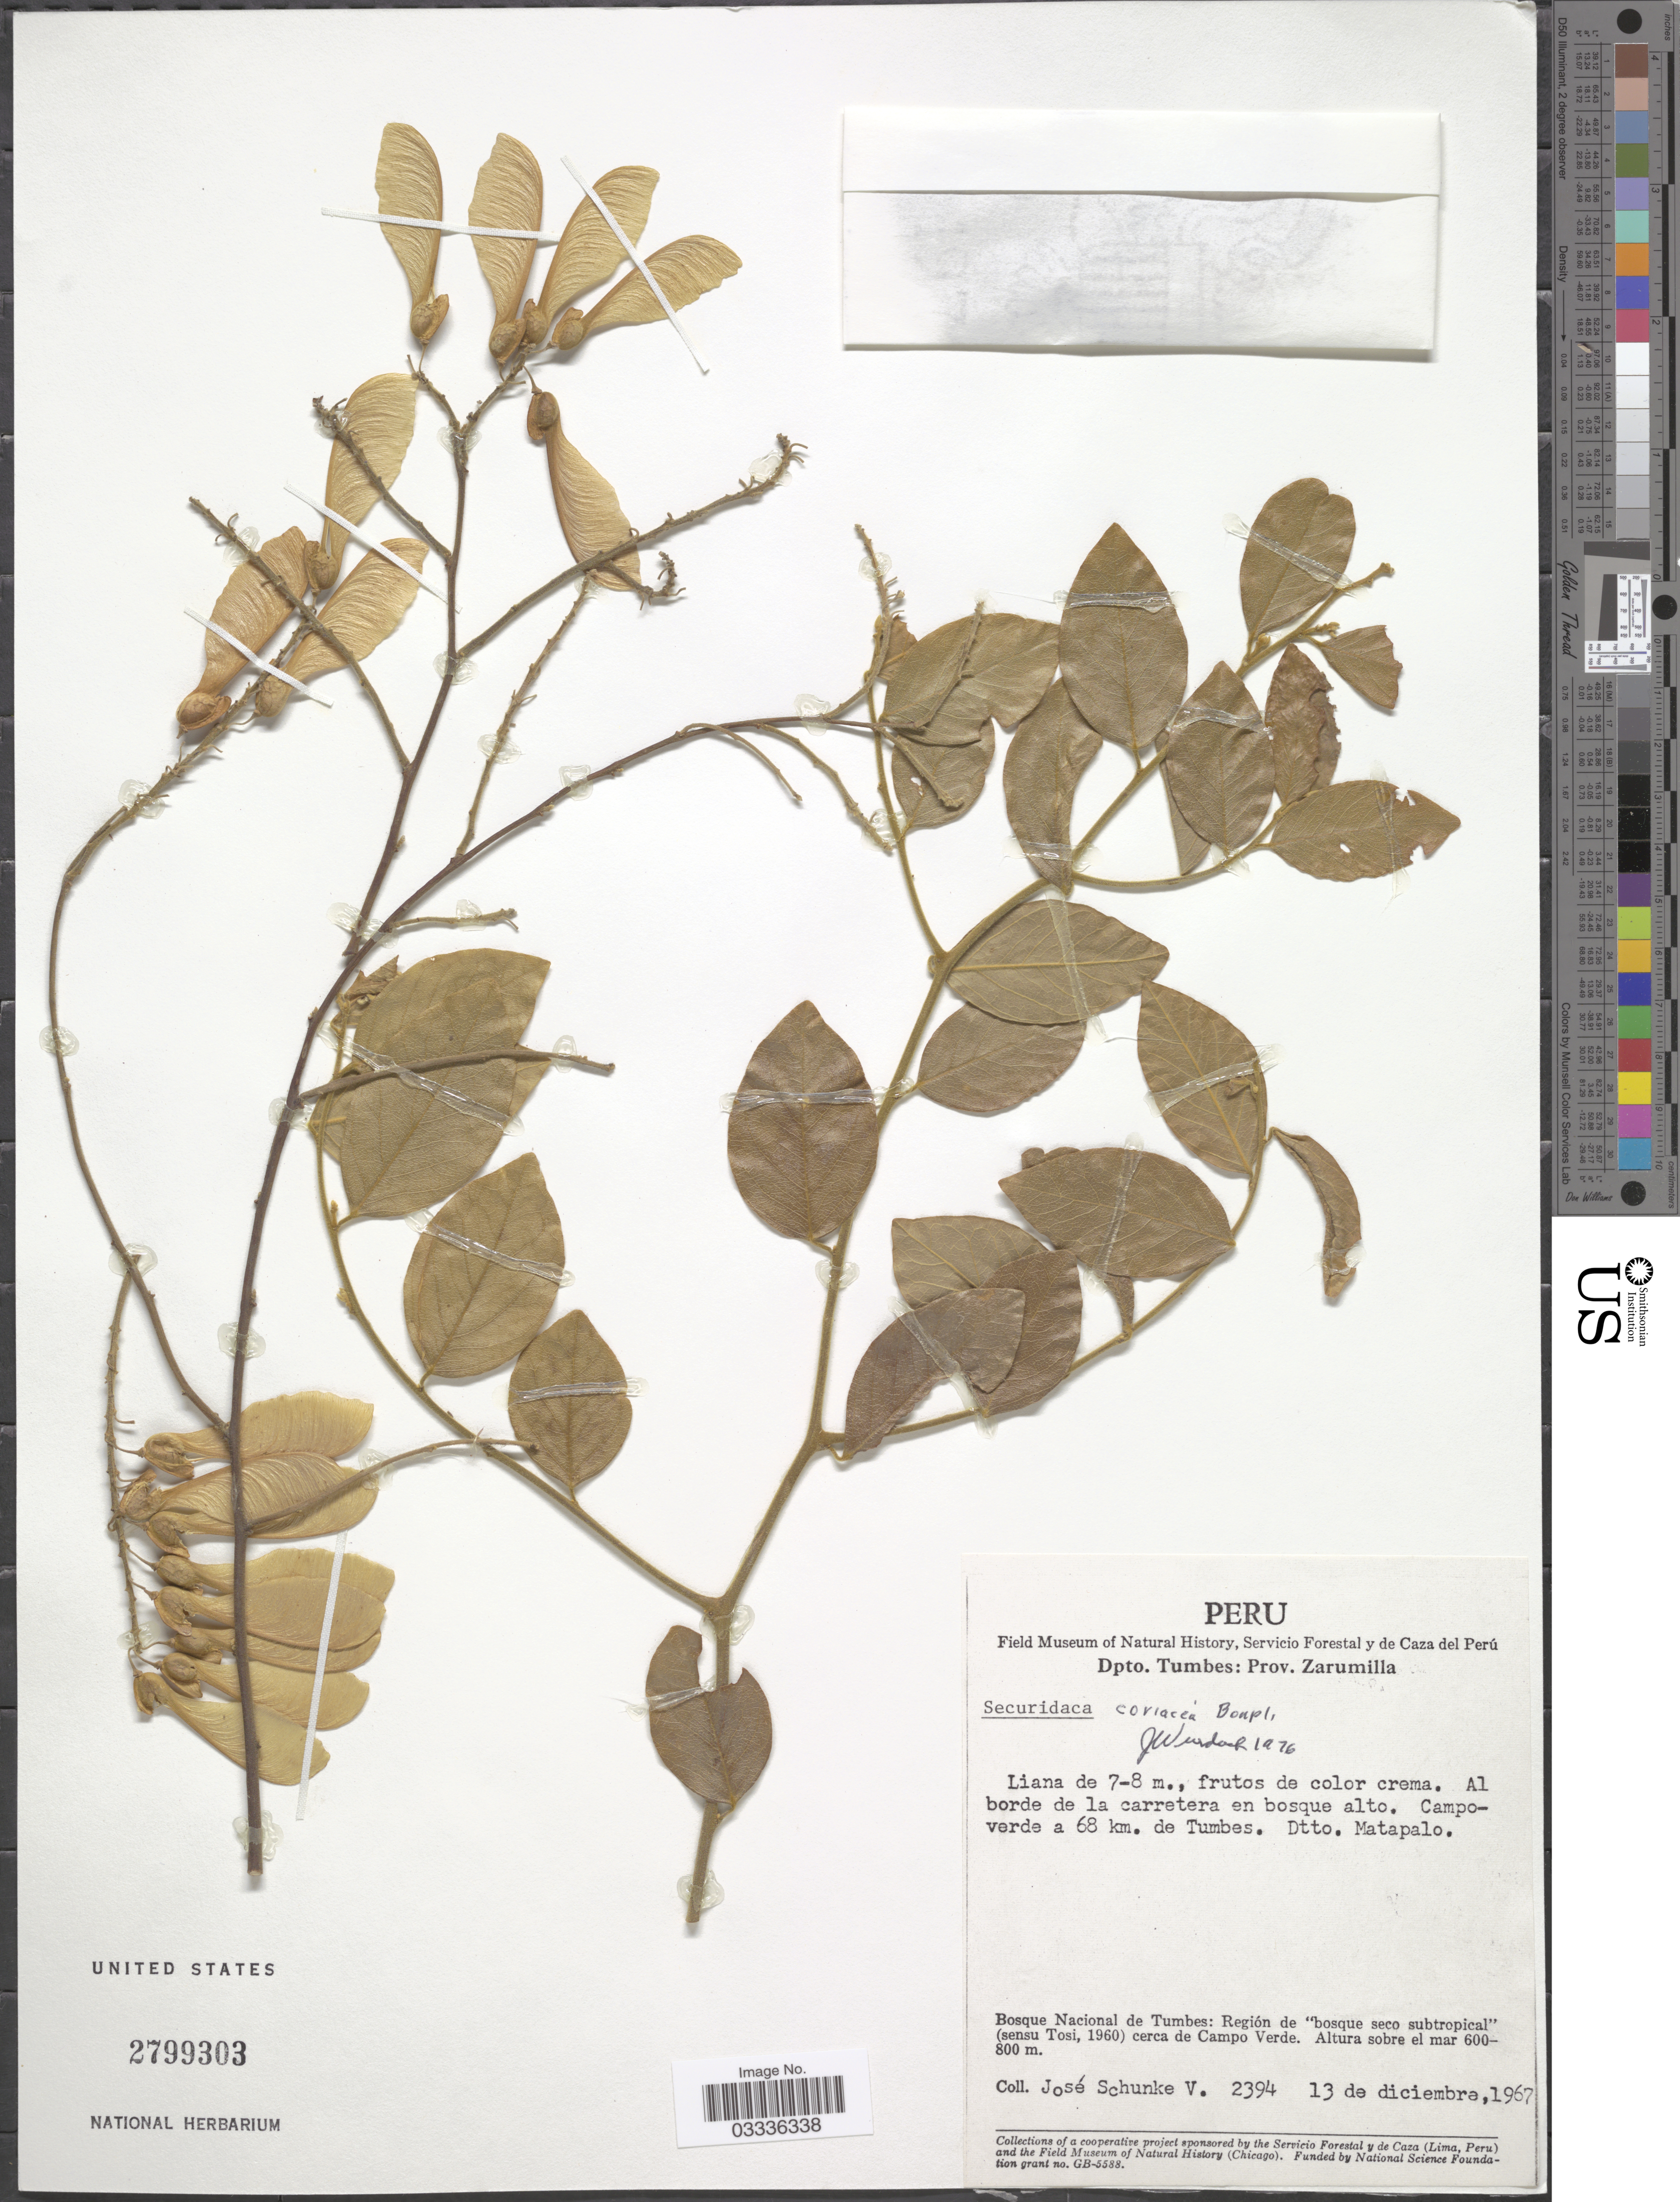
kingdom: Plantae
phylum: Tracheophyta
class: Magnoliopsida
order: Fabales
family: Polygalaceae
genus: Securidaca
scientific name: Securidaca coriacea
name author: Bonpl. ex Steud.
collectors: J. Schunke Vigo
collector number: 2394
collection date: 1967-12-13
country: Peru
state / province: Tumbes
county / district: Zarumilla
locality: Dpto. Tumbes: Prov. Zarumilla. Campoverde a 68 km. de Tumbes. Dtto. Matapalo. Bosque Nacional de Tumbes: Región de "bosque seco subtropical" (sensu Tosi, 1960) cerca de Campo Verde.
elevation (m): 600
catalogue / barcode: US 2799303